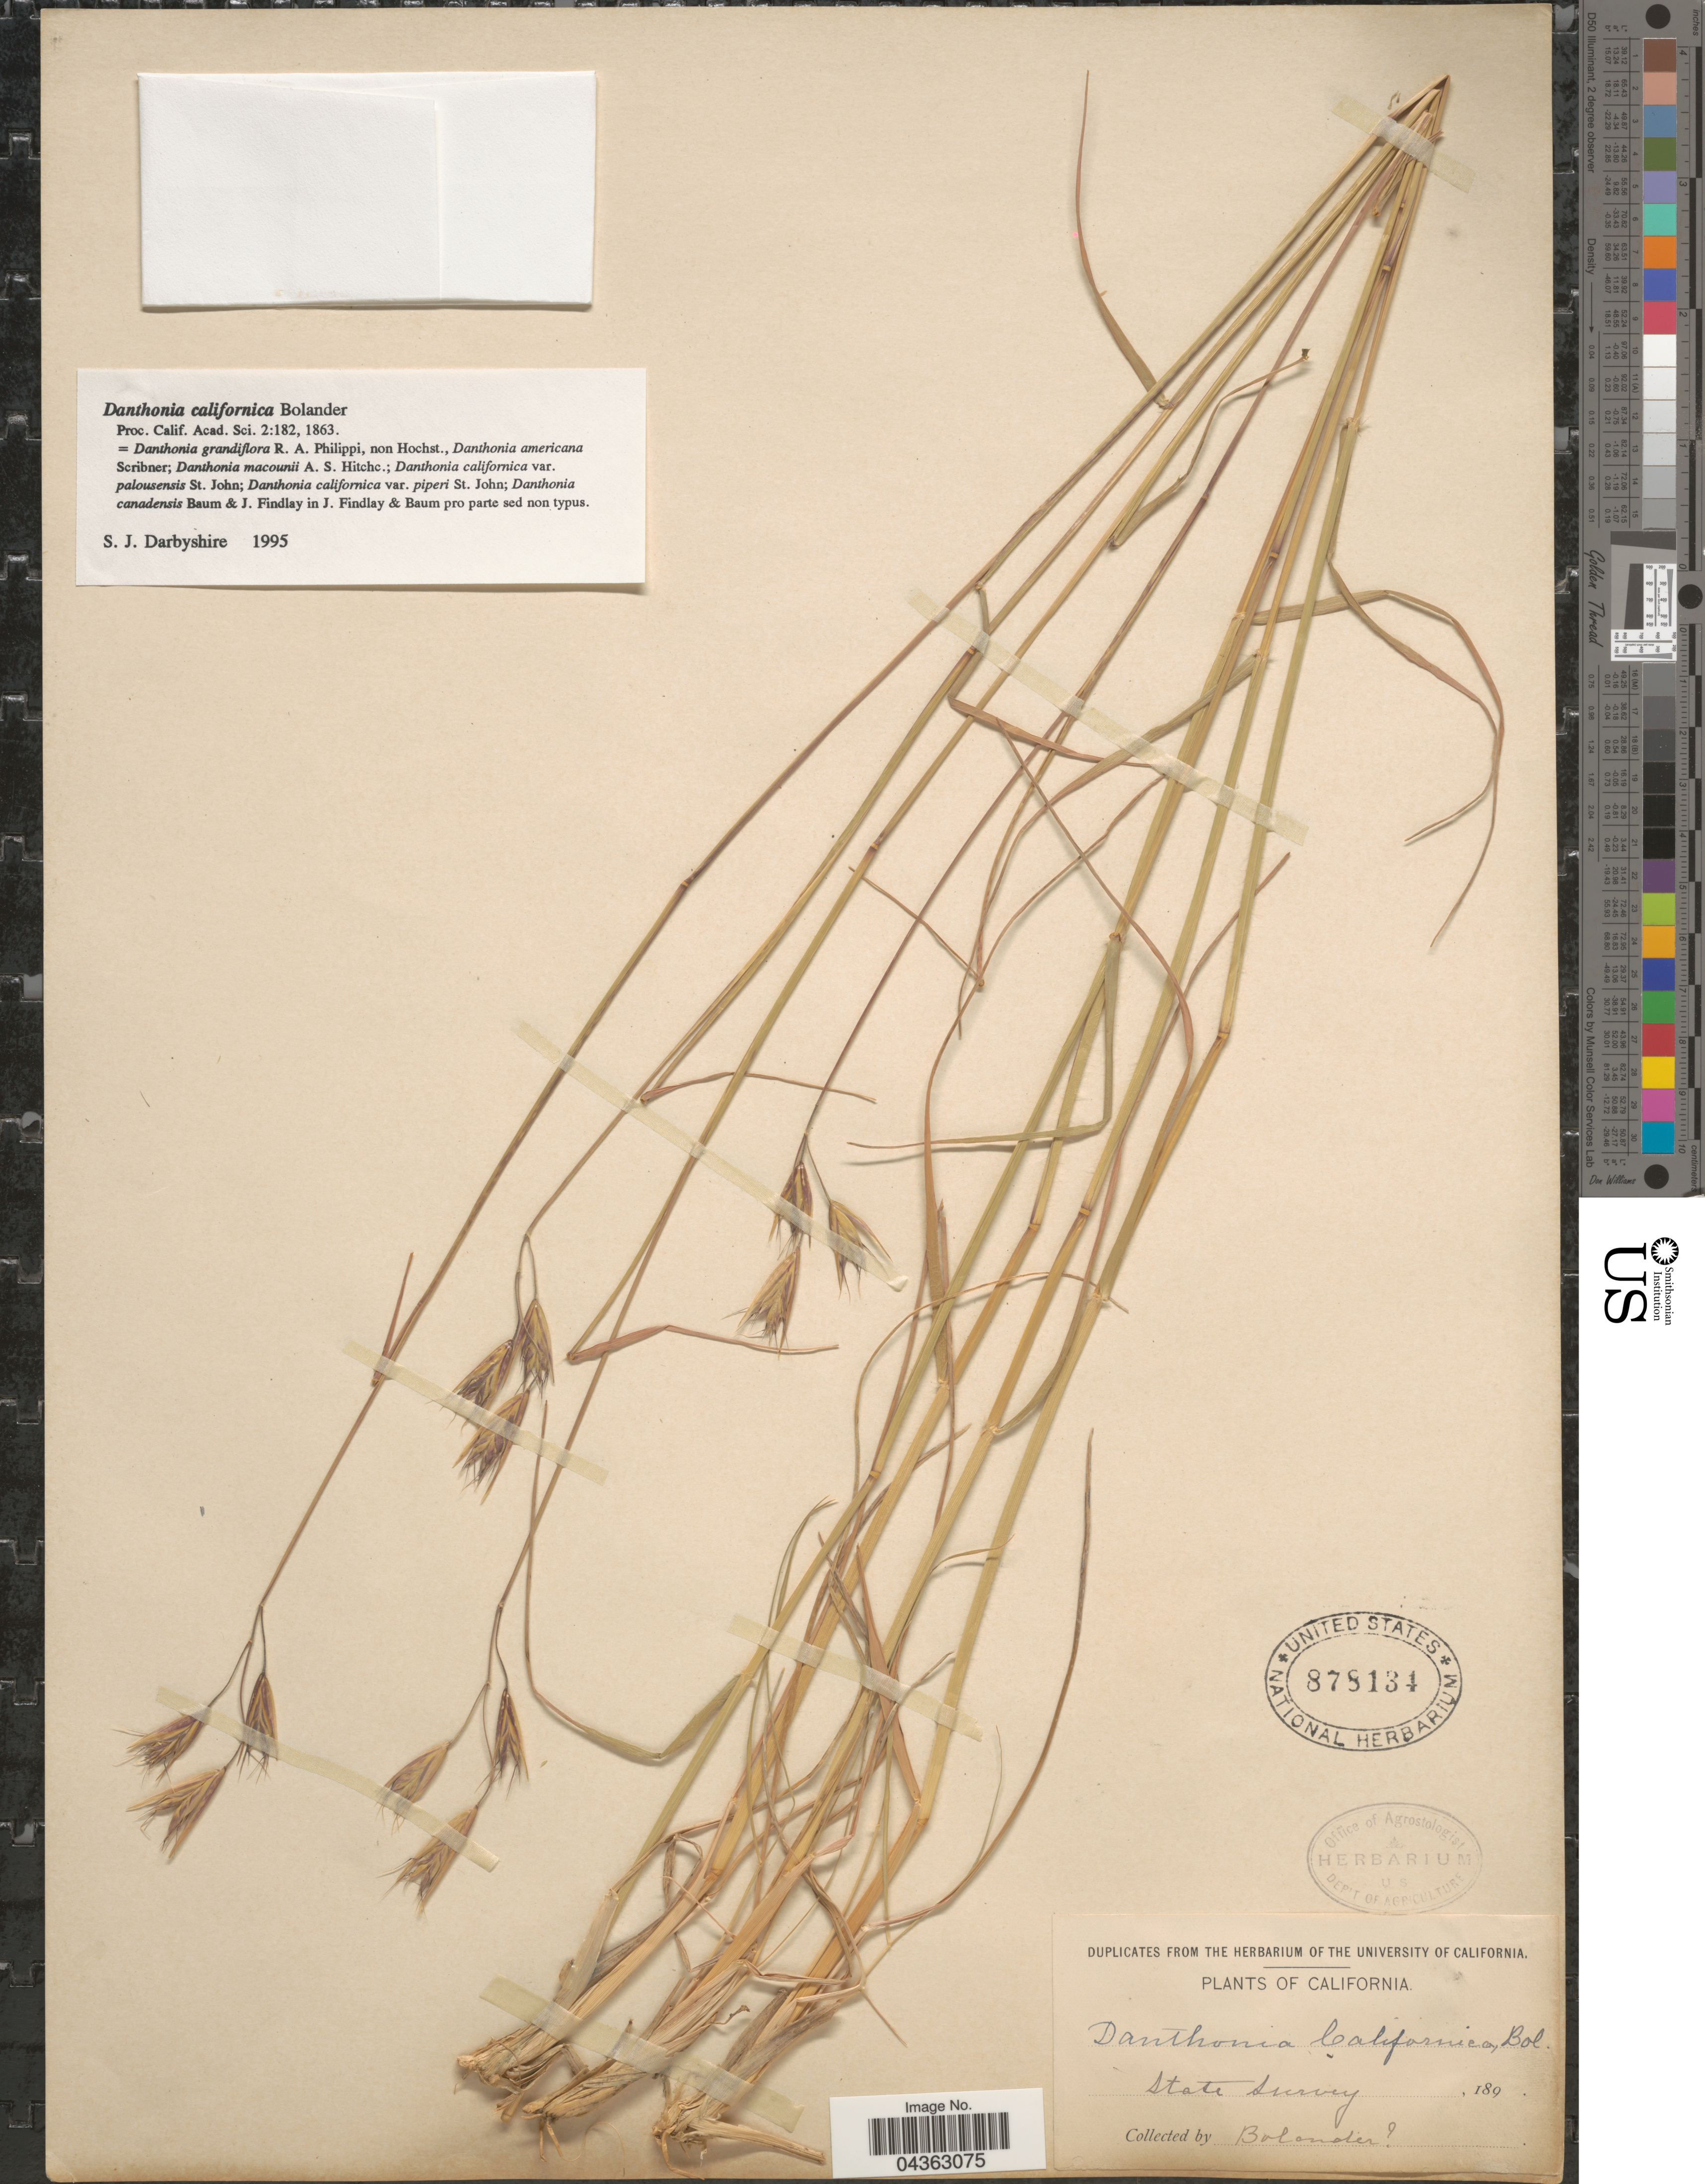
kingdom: Plantae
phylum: Tracheophyta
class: Liliopsida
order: Poales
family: Poaceae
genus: Danthonia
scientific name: Danthonia californica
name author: Bol.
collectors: -. Bolander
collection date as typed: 189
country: United States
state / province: California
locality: State Survey.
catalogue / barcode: US 878134